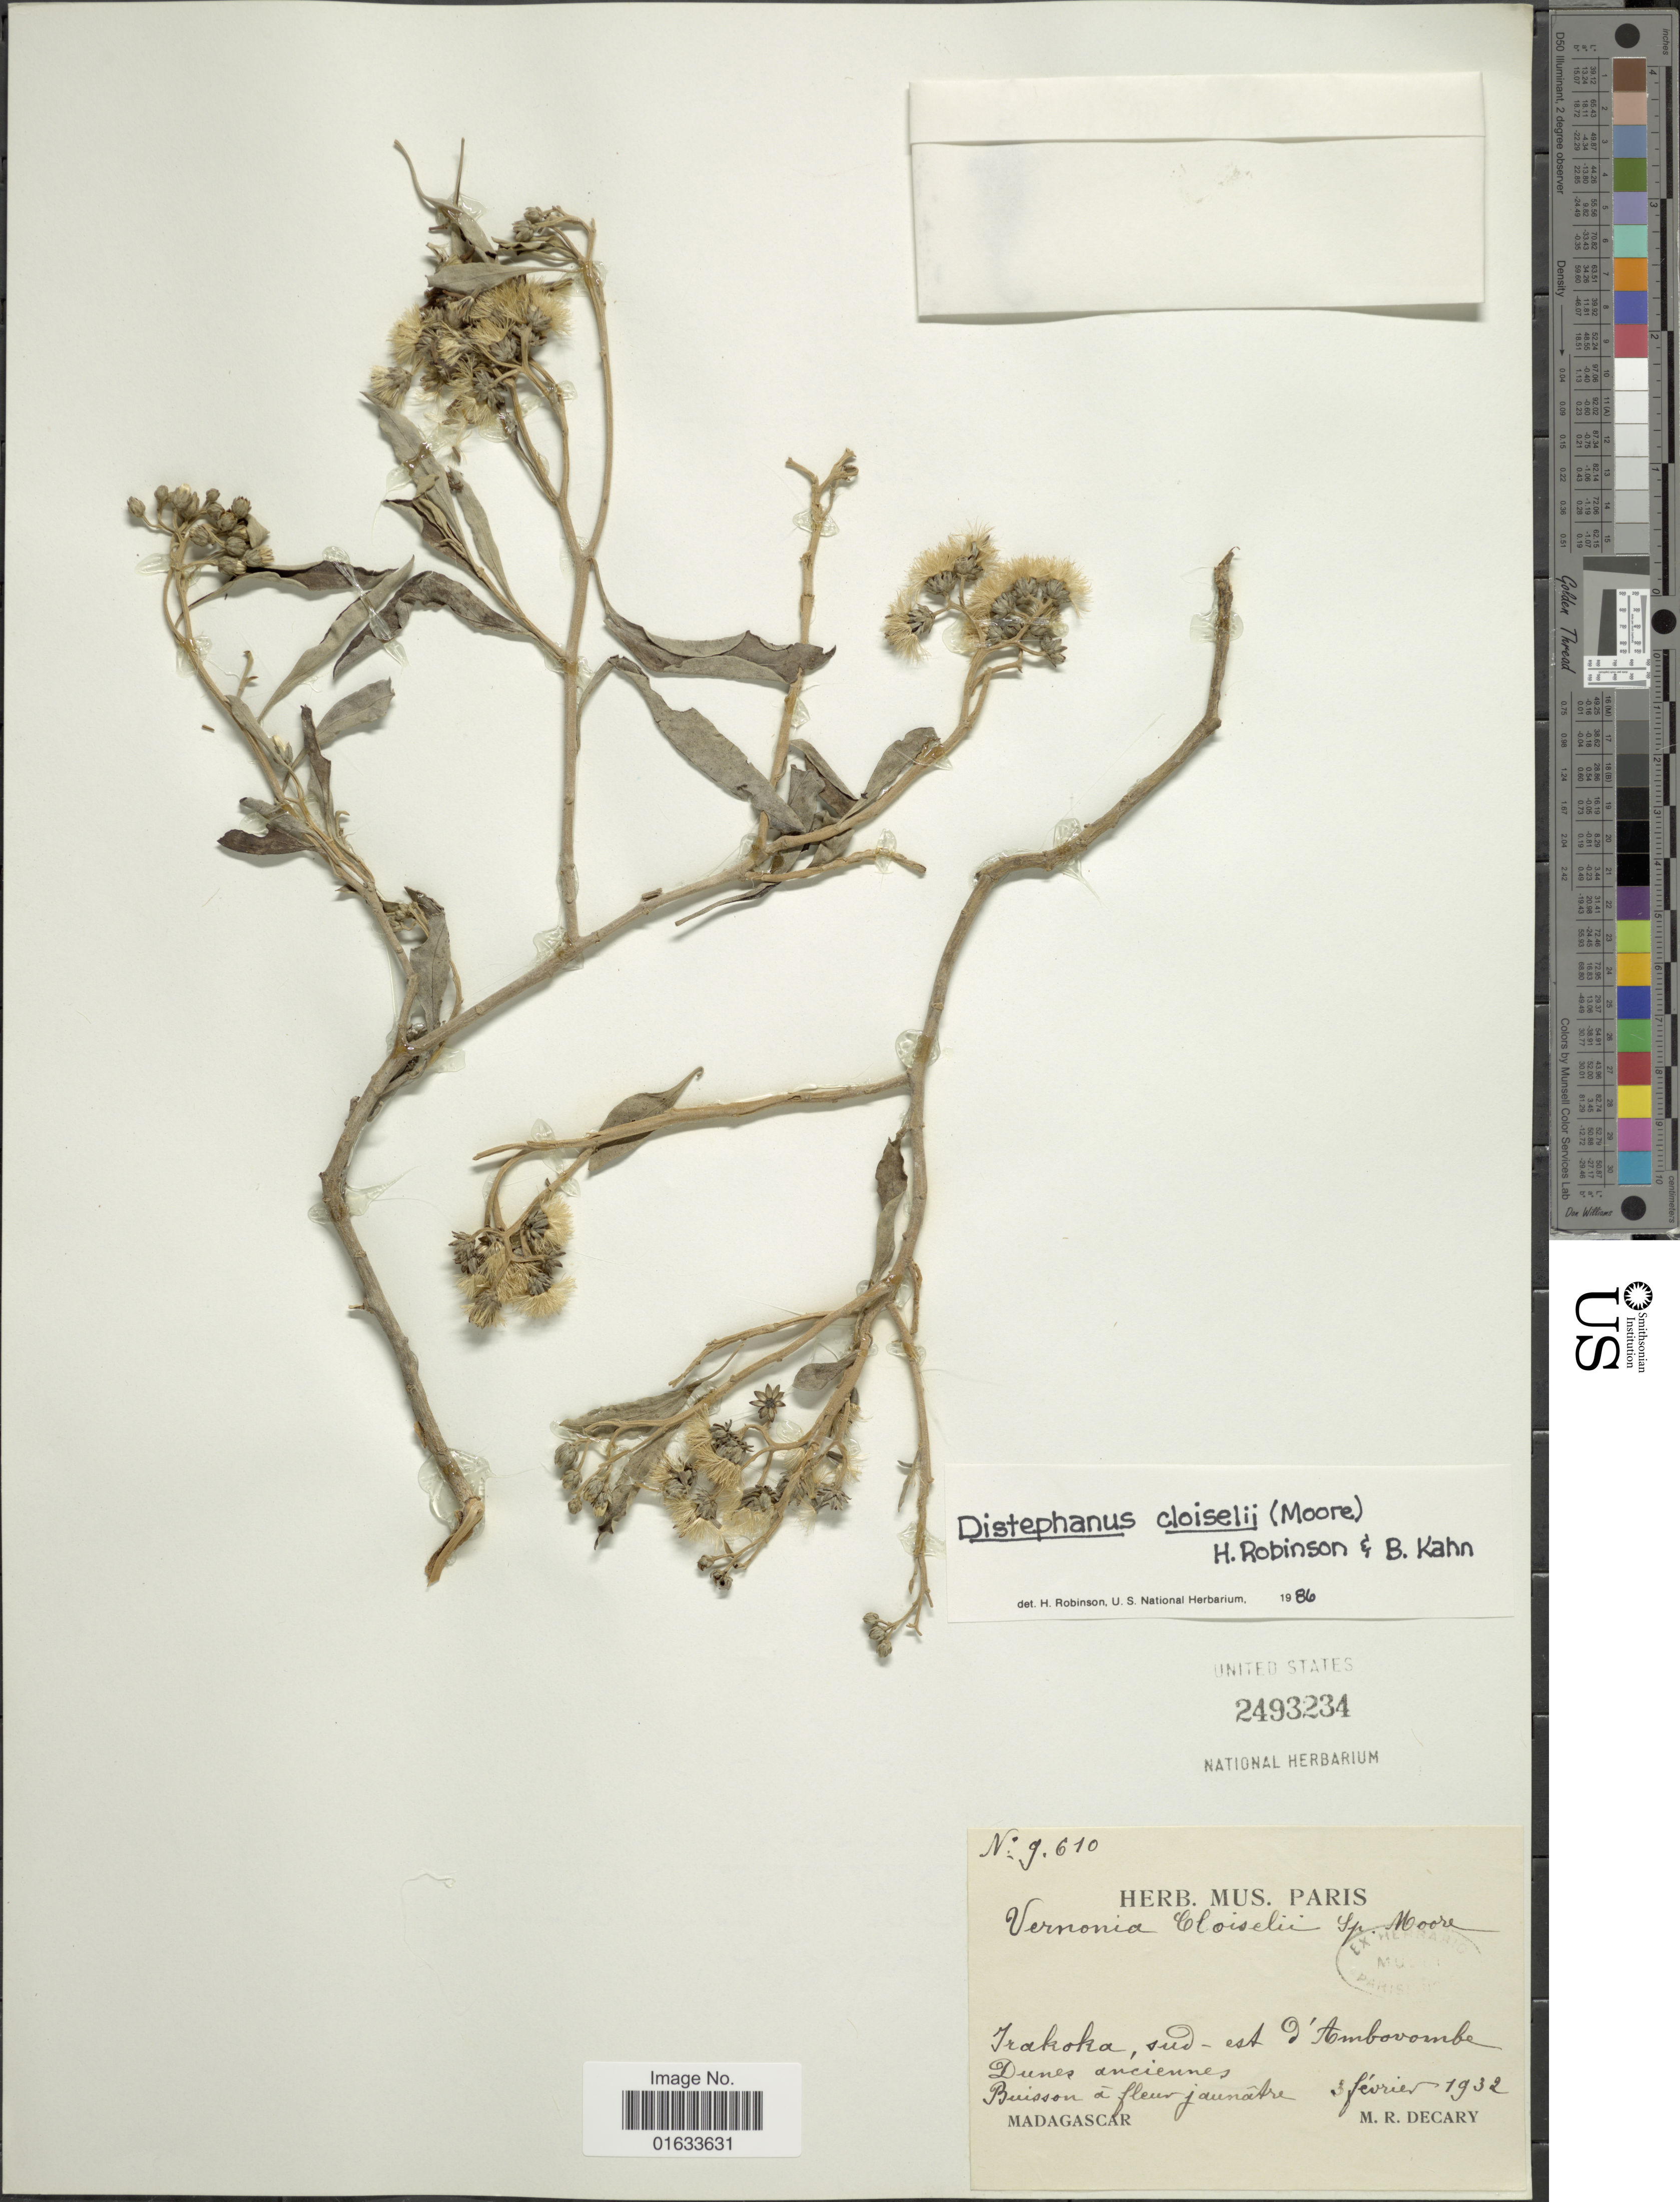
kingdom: Plantae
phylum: Tracheophyta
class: Magnoliopsida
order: Asterales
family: Asteraceae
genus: Distephanus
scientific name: Distephanus cloiselii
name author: (S. Moore) H. Rob. & B. Kahn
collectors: R. Decary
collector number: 9610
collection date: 1932-02-03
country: Madagascar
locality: Trakoko, sud-est d'Ambovombe.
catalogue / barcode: US 2493234